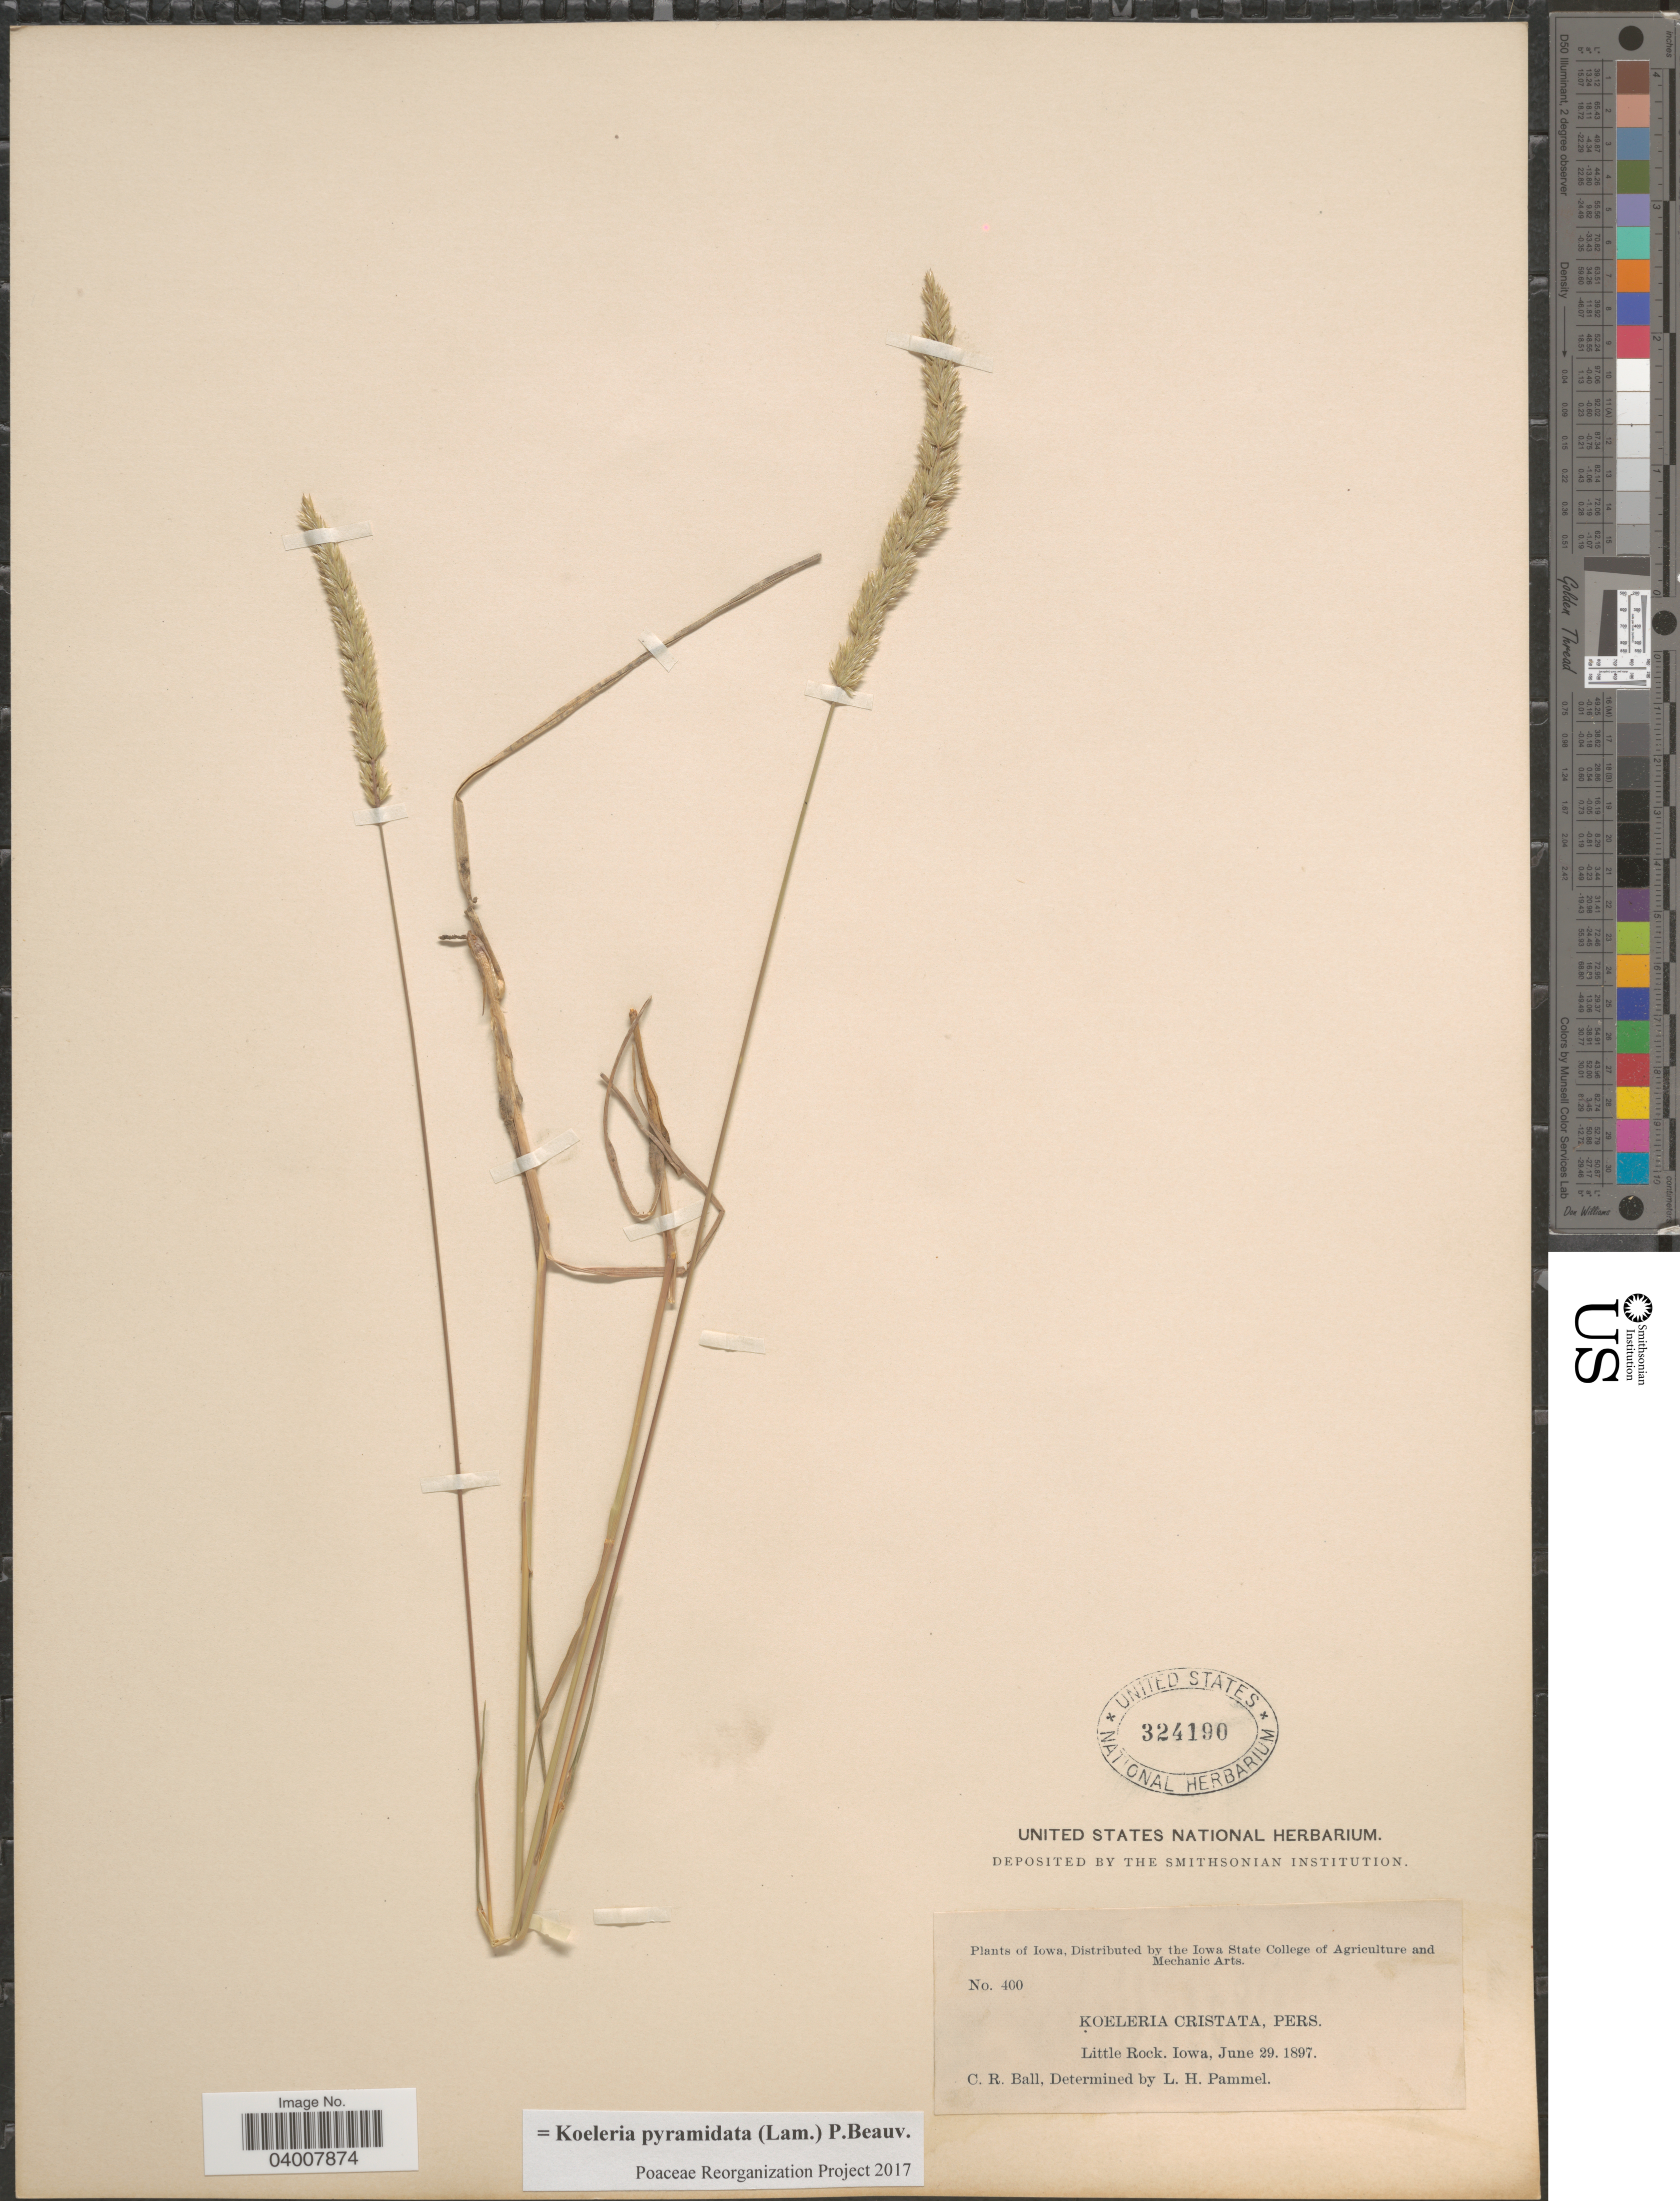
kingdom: Plantae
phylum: Tracheophyta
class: Liliopsida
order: Poales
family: Poaceae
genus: Koeleria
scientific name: Koeleria pyramidata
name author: (Lam.) P. Beauv.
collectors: C. R. Ball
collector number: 400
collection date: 1897-06-29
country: United States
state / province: Iowa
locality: Little Rock.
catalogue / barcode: US 324190